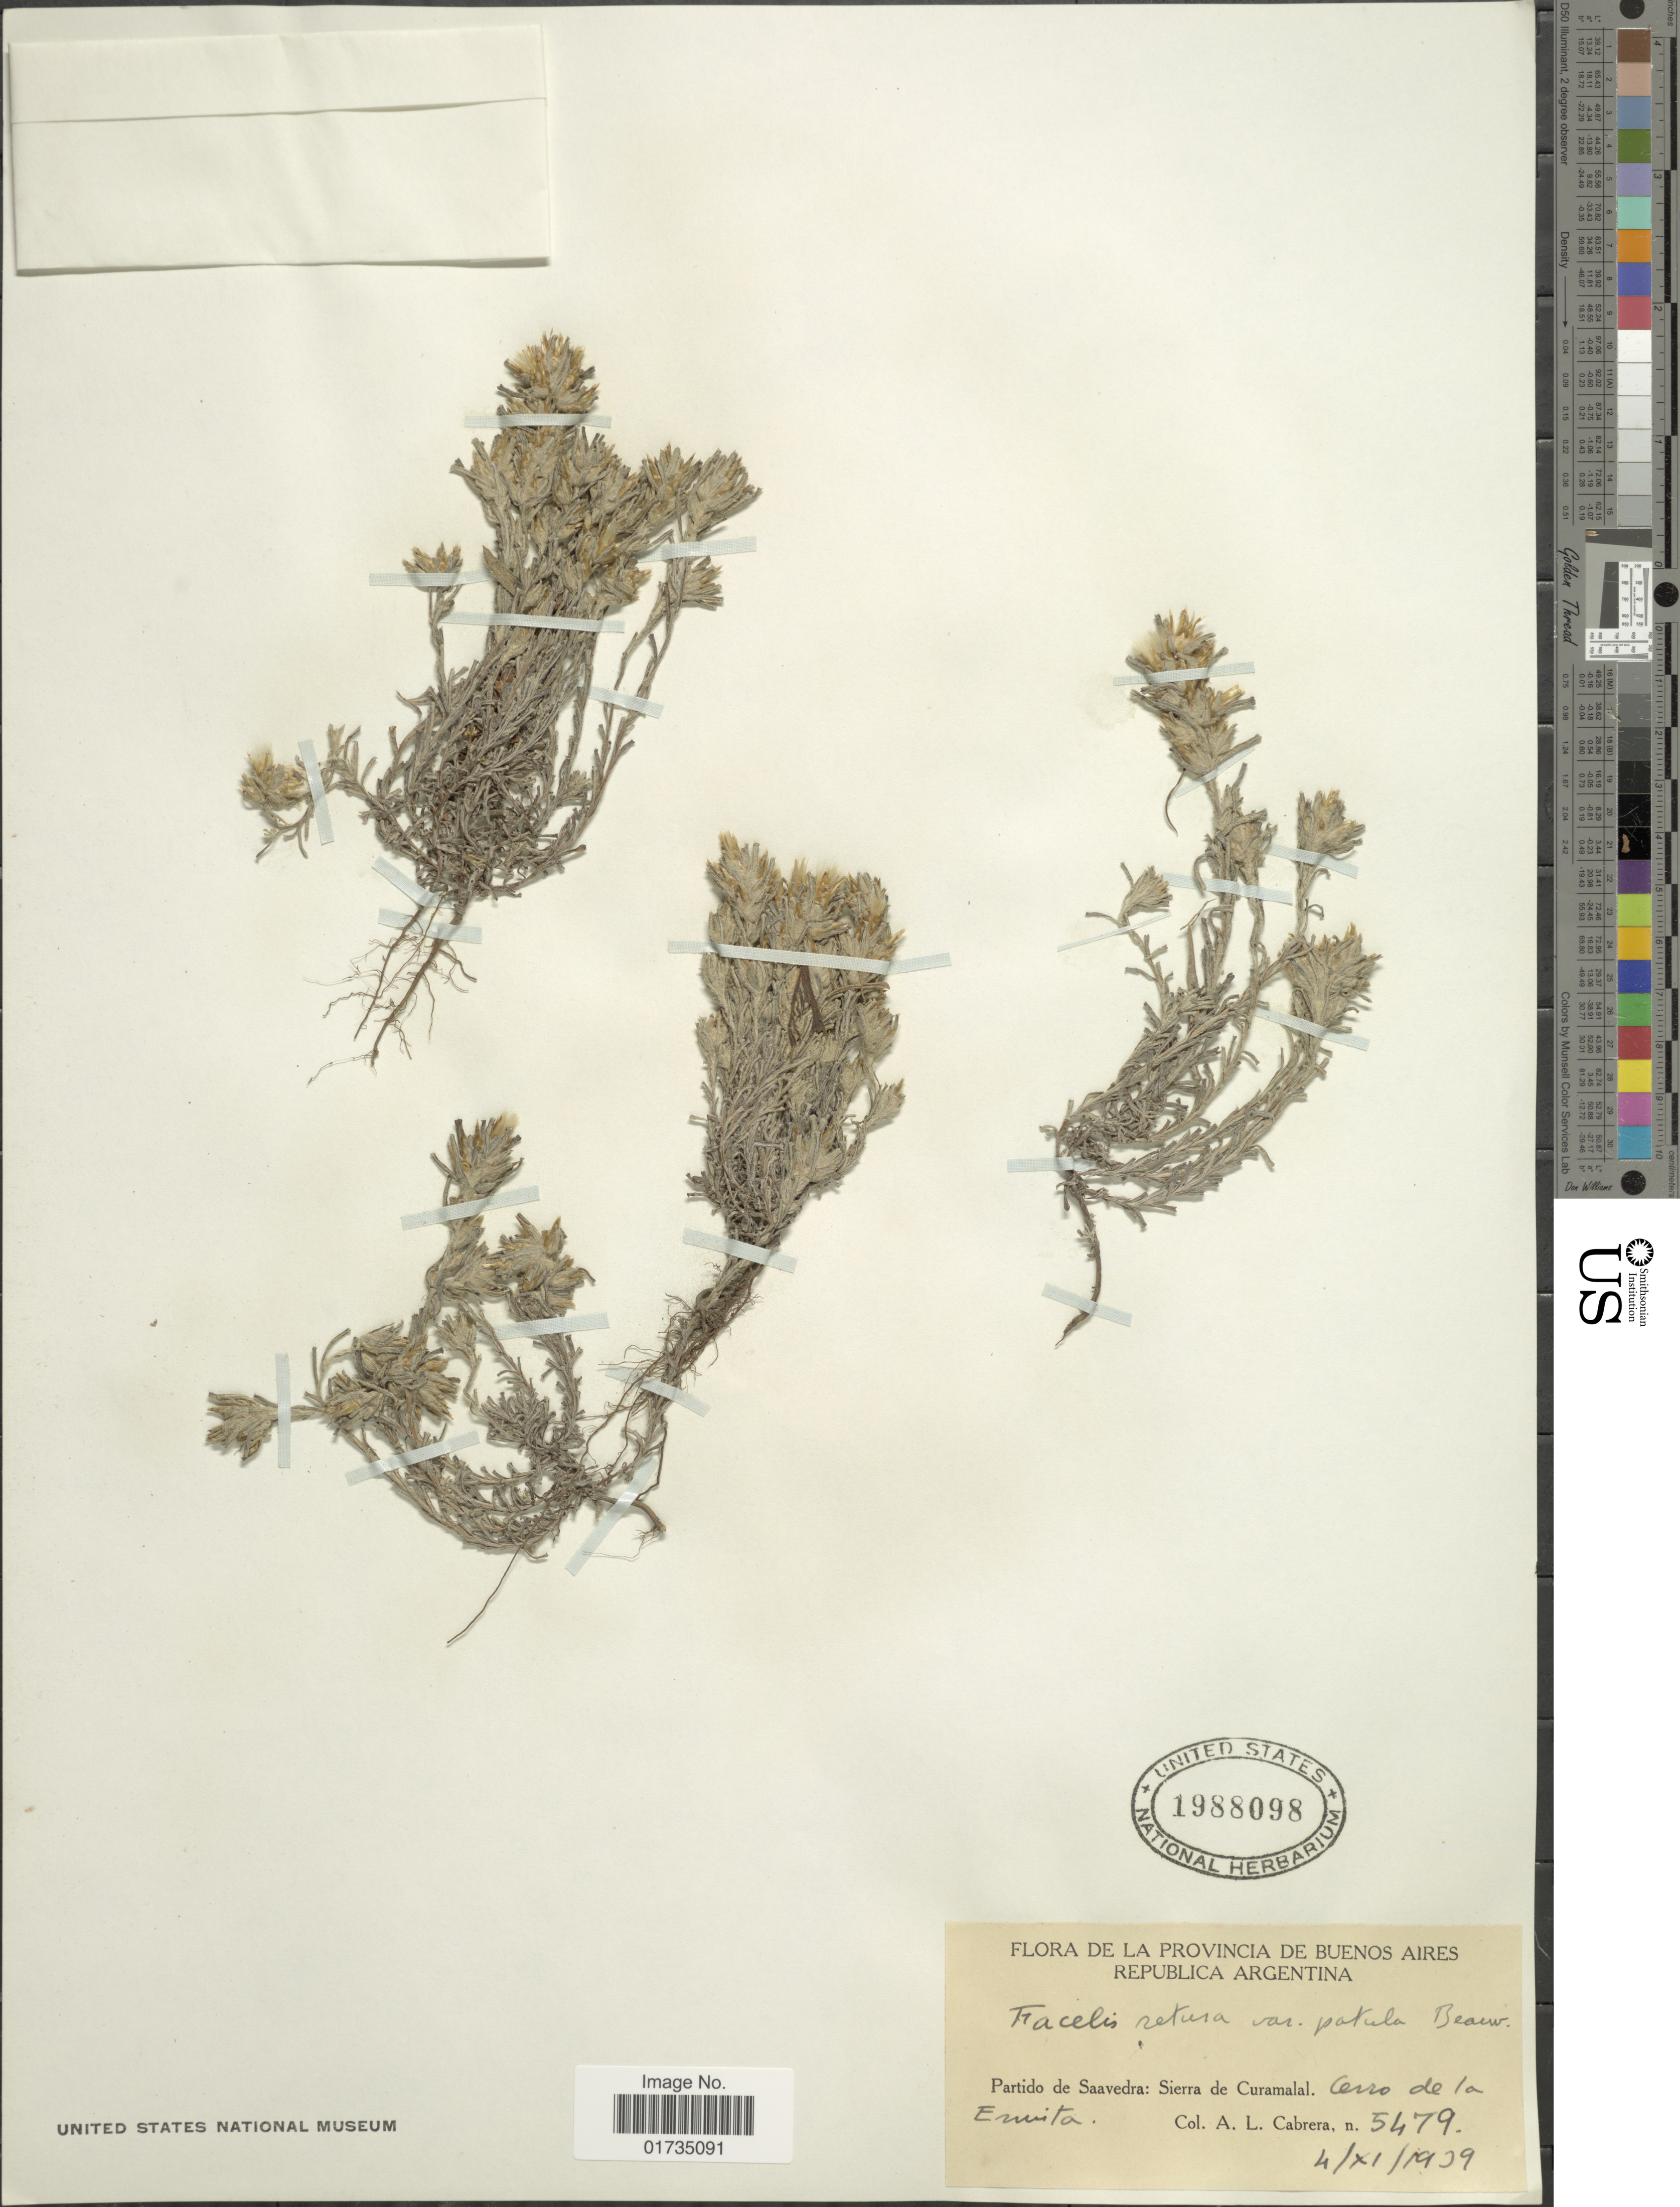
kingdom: Plantae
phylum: Tracheophyta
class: Magnoliopsida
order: Asterales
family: Asteraceae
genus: Facelis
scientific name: Facelis retusa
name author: (Lam.) Sch. Bip.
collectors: A. L. Cabrera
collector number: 5479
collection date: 1939-11-04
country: Argentina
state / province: Buenos Aires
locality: Provincia de Buenos Aires. Republica Agentina. Parido de Saavedra: Sierra de Curamalal. Cerro de la Eruita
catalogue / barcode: US 1988098